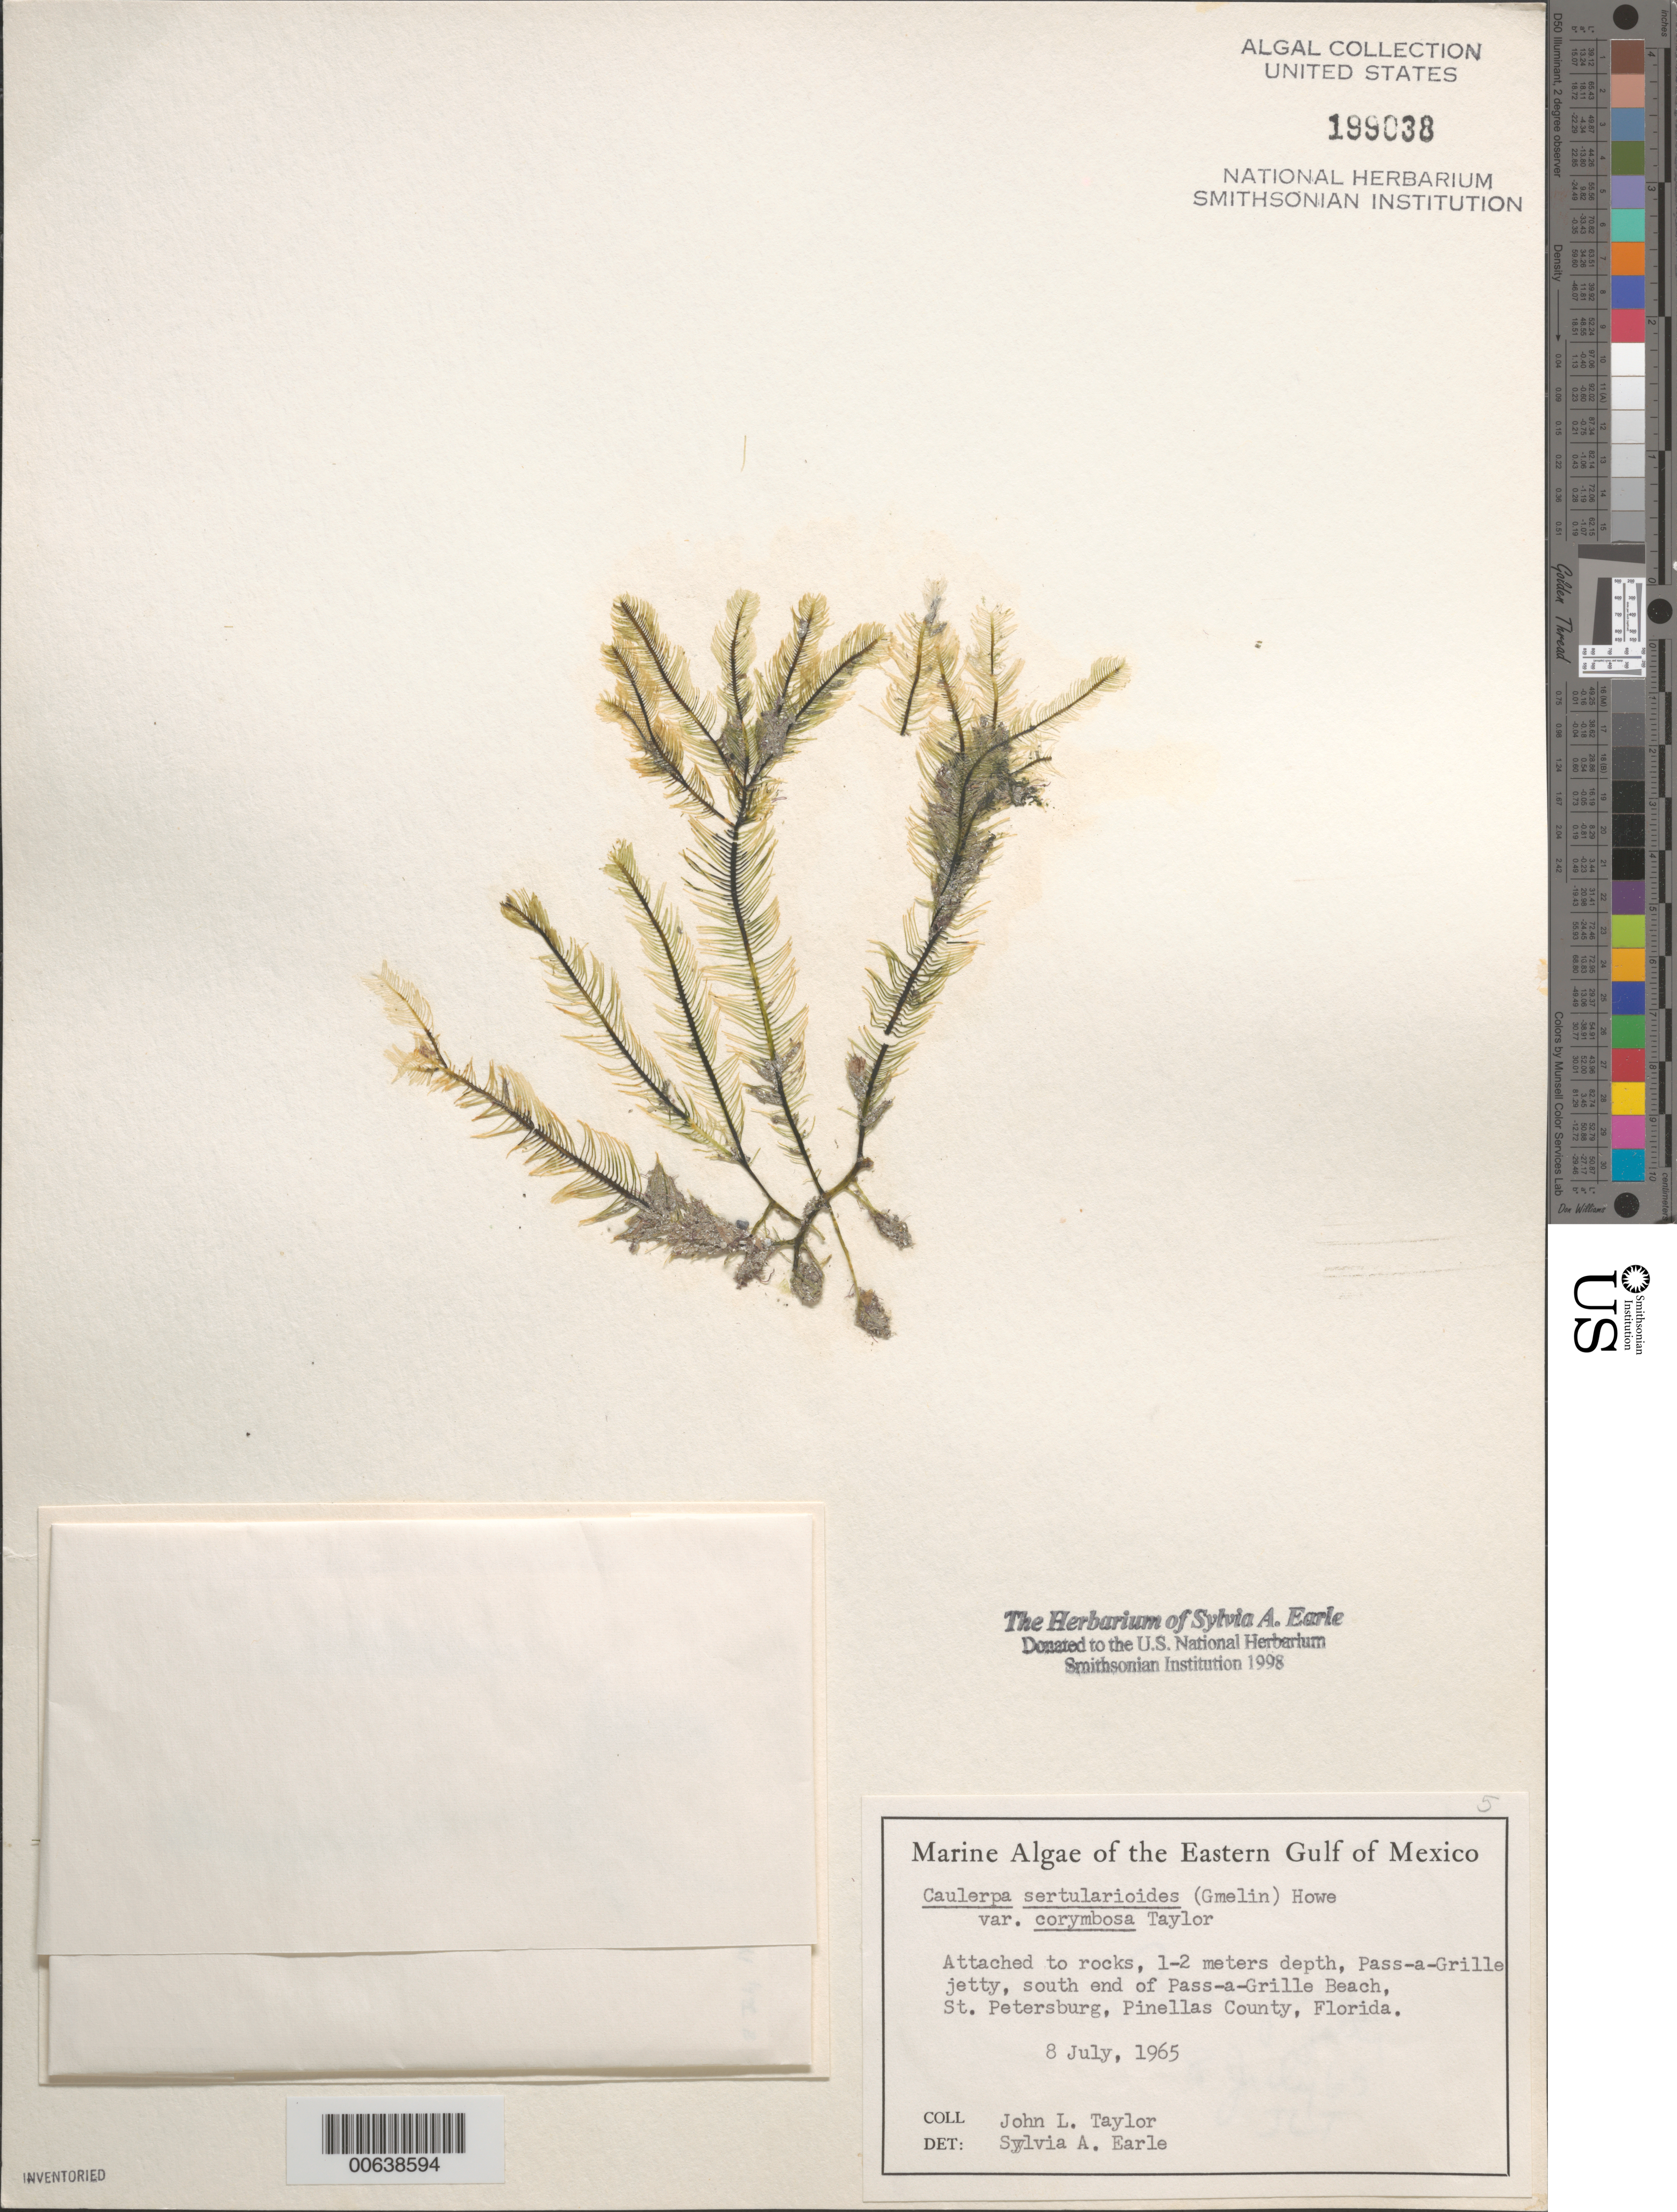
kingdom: Plantae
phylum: Chlorophyta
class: Ulvophyceae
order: Bryopsidales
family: Caulerpaceae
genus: Caulerpa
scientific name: Caulerpa sertularioides var. corymbosa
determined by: Earle, S. A.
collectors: J. L. Taylor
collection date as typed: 08 Jul 1965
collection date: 1965-07-08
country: United States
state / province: Florida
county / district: Pinellas County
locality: Pass-a-Grille jetty, Pass-a-Grille Beach, St. Petersburg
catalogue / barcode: US 199038